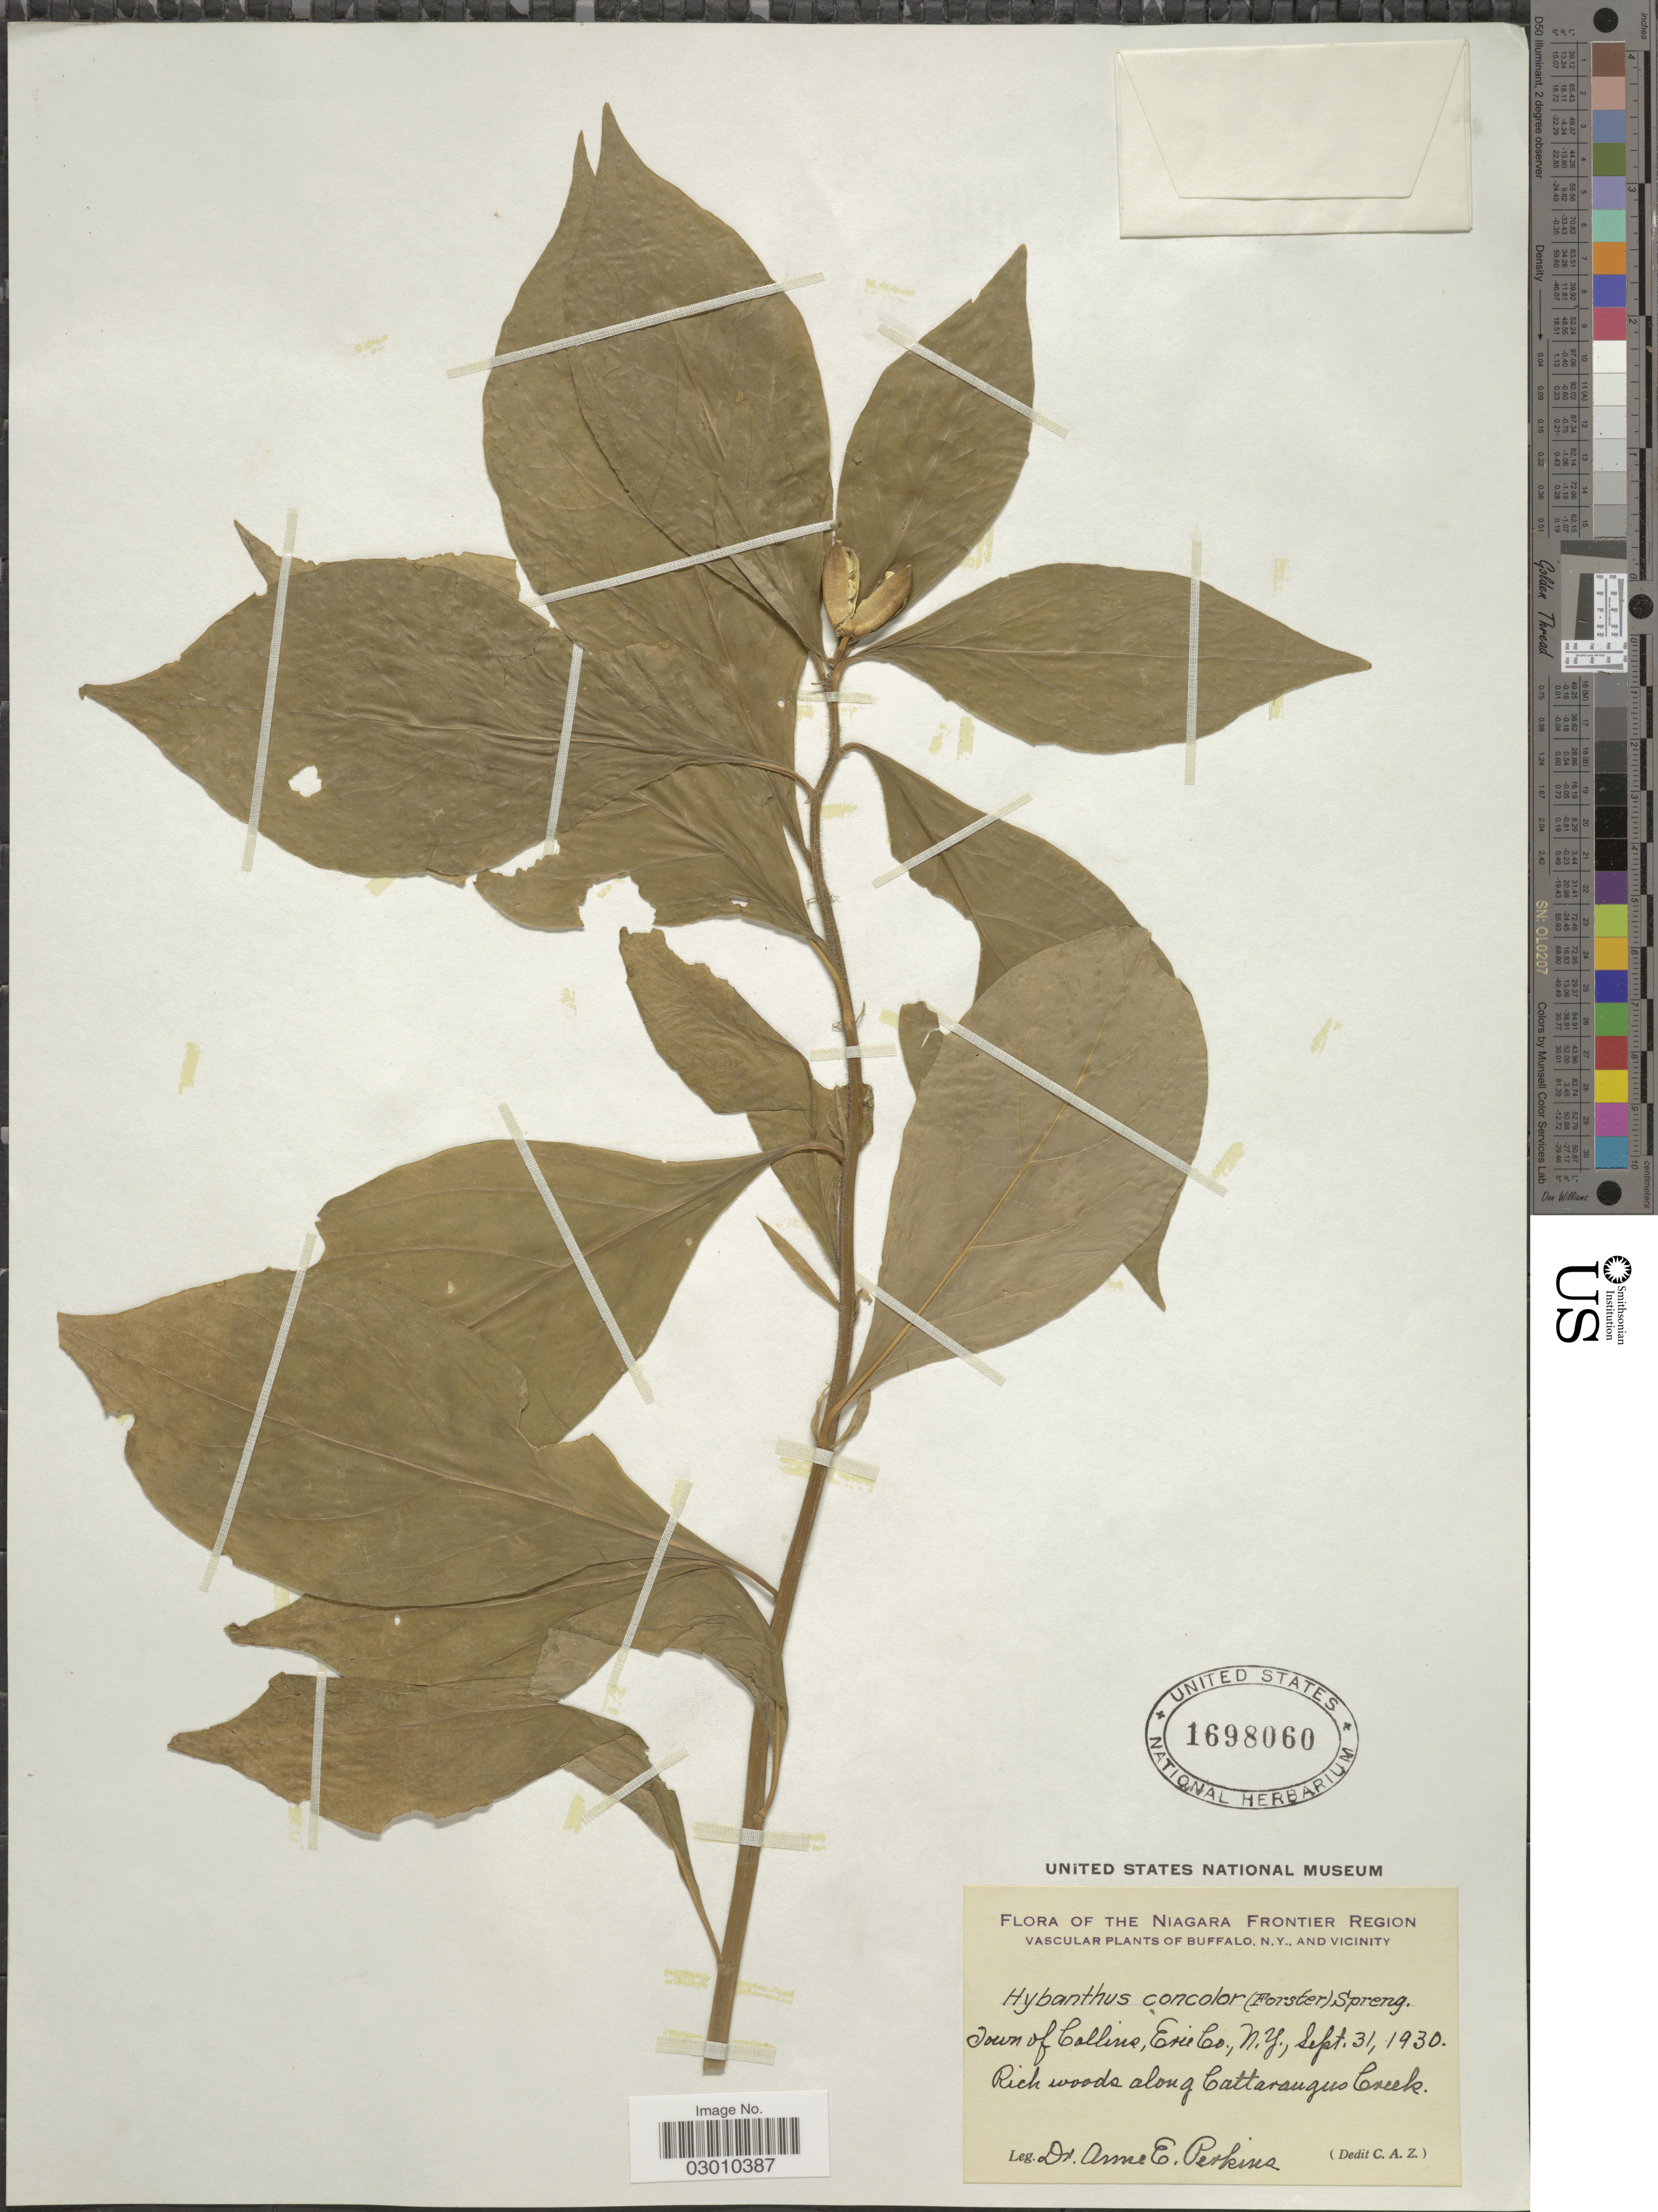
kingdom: Plantae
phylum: Tracheophyta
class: Magnoliopsida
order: Malpighiales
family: Violaceae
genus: Cubelium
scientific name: Cubelium concolor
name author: (T.F. Forst.) Raf. ex Britton & A. Br.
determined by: Strong, Mark T., (BOT), Smithsonian Institution - National Museum of Natural History (UNITED STATES)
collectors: A. E. Perkins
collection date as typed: Transcribed d/m/y: 31/9/1930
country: United States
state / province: New York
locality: The Niagara Frontier Region, Buffalo, and vicinity. Town of Colline, Erie Co. Rich woods along Cattaraugua Creek.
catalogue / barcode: US 1698060